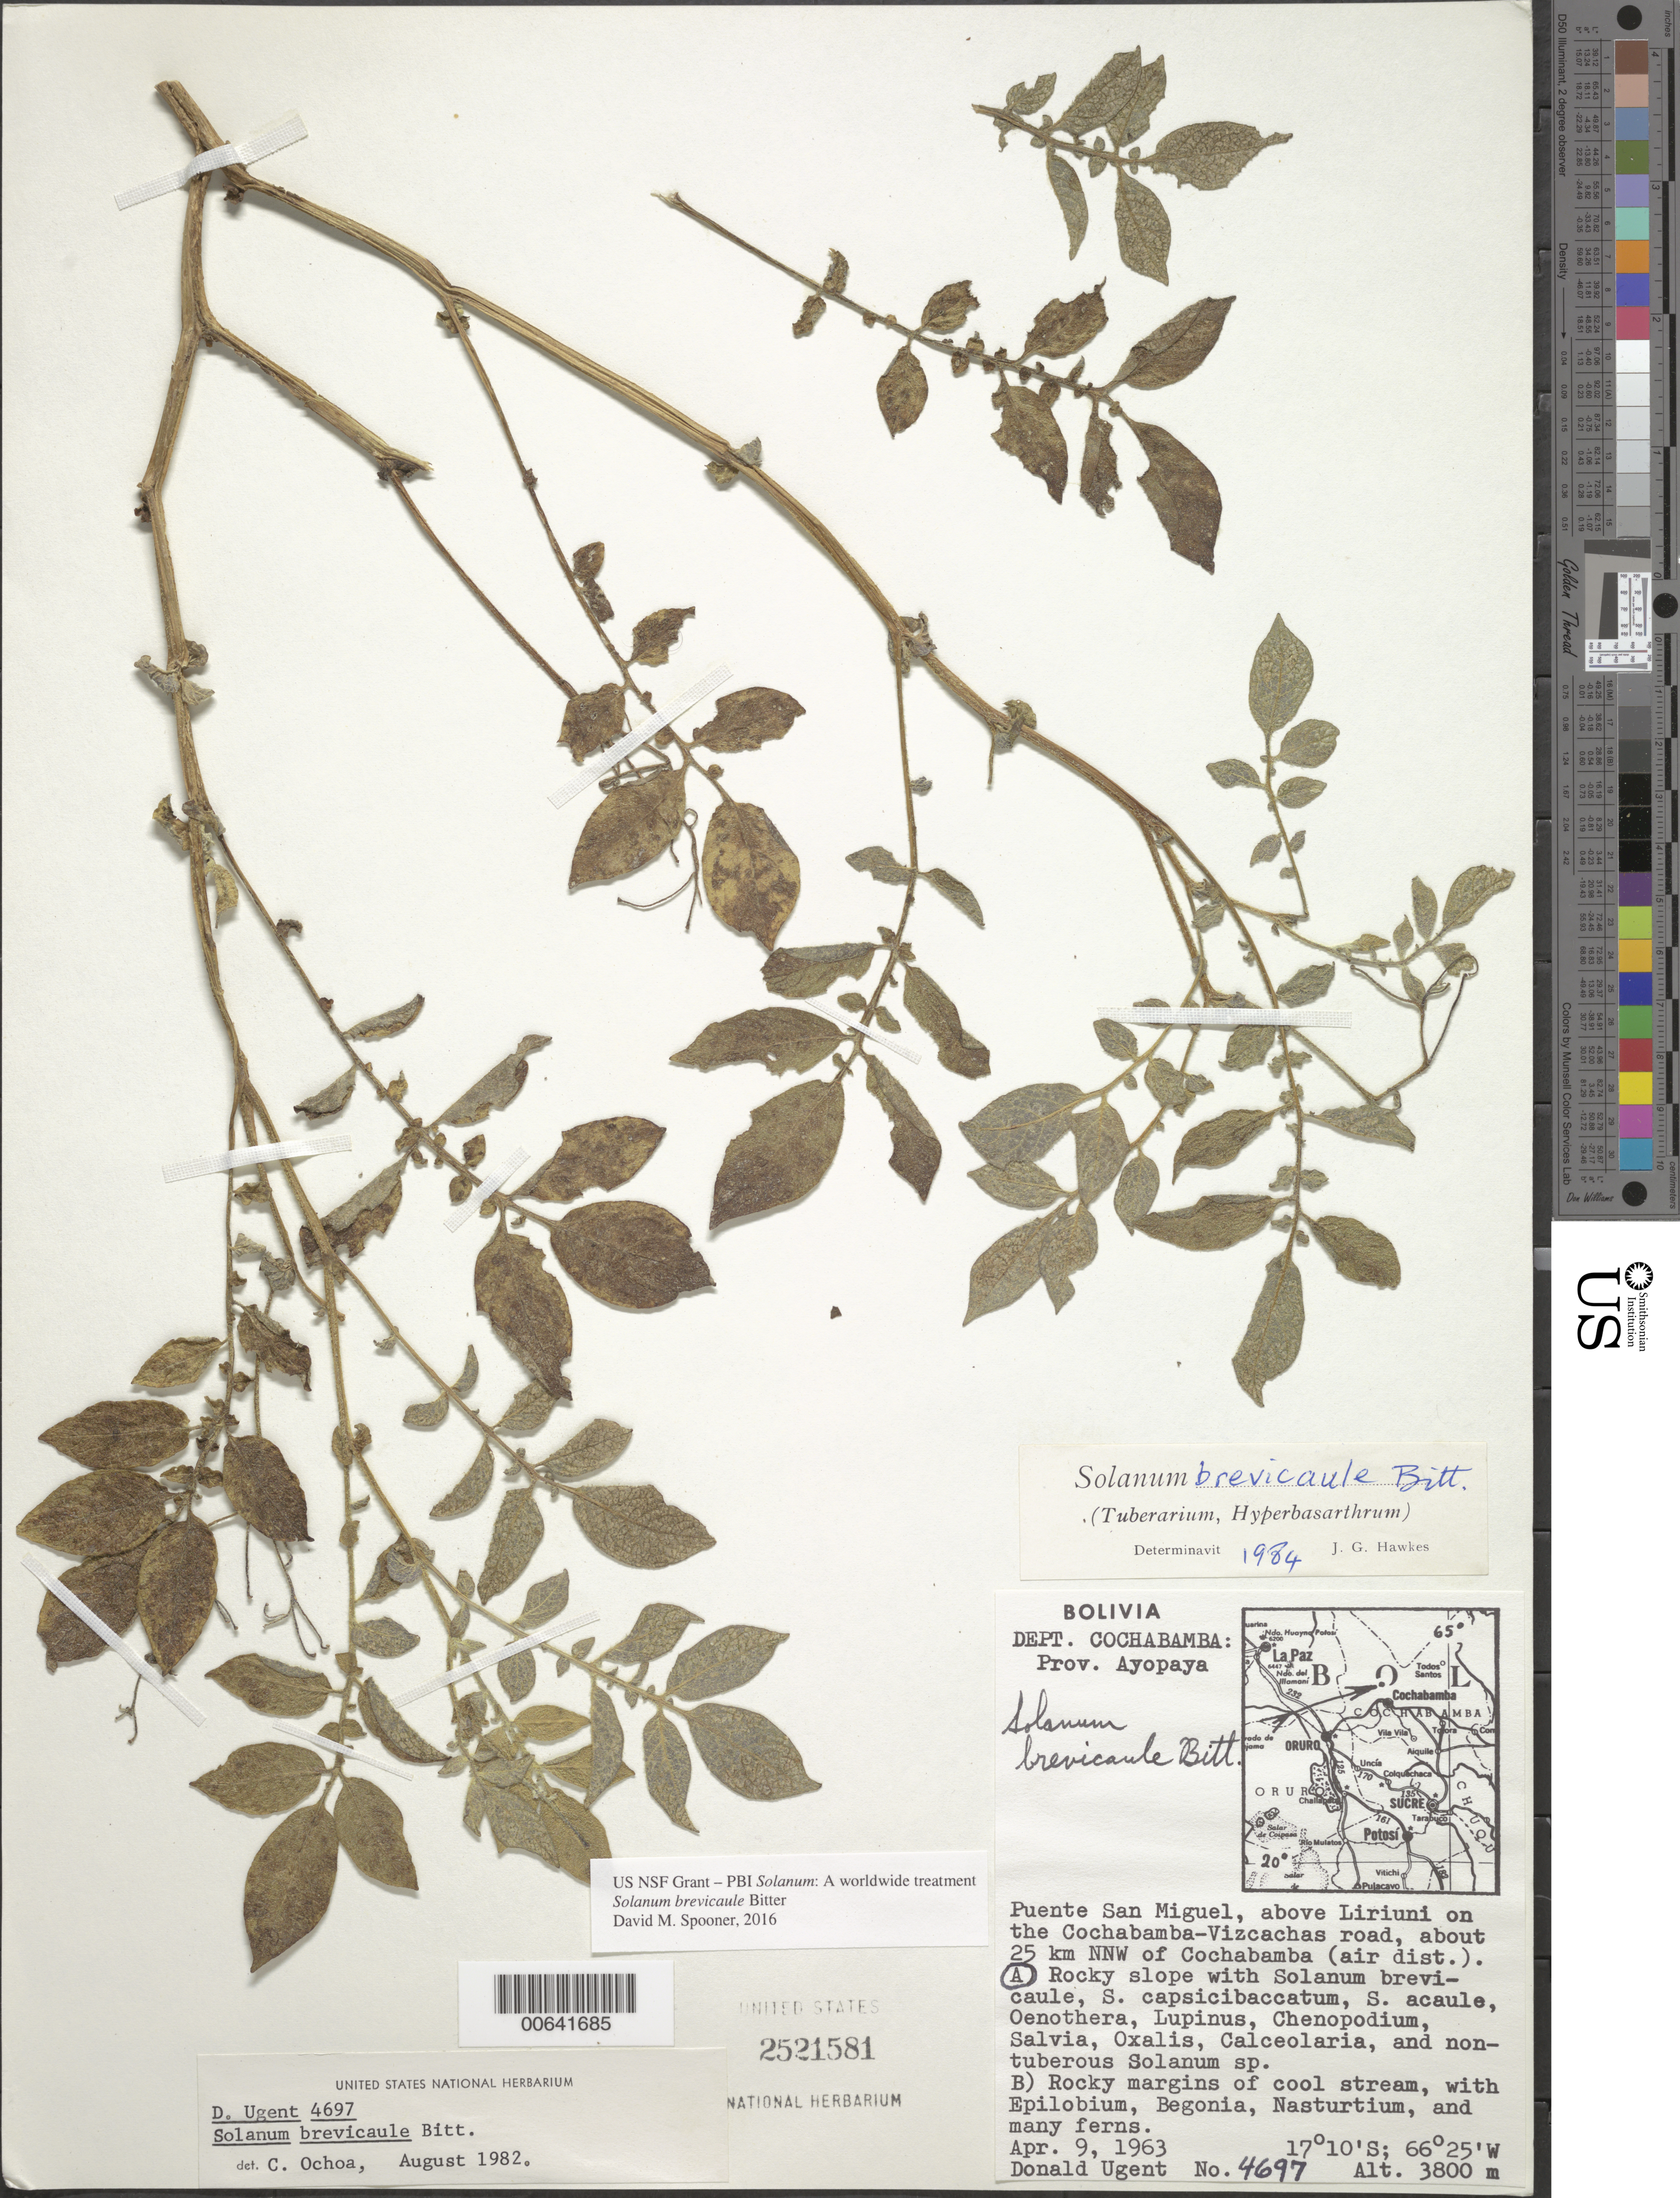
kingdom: Plantae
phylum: Tracheophyta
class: Magnoliopsida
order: Solanales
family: Solanaceae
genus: Solanum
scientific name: Solanum liriunianum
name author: Cárdenas & Hawkes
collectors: D. Urgent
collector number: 4697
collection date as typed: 09 Apr 1963 or 04 Sep 1963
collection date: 1963-04-09 or 1963-09-04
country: Bolivia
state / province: Cochabamba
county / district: Ayopaya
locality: Ayopaya. Puente Sal Miguel. Cerca de Liriini. 25 km de Cochabamba en ruta Cochabamba - Vizcachas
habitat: Laderas rocosa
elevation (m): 3800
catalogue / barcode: US 2521581